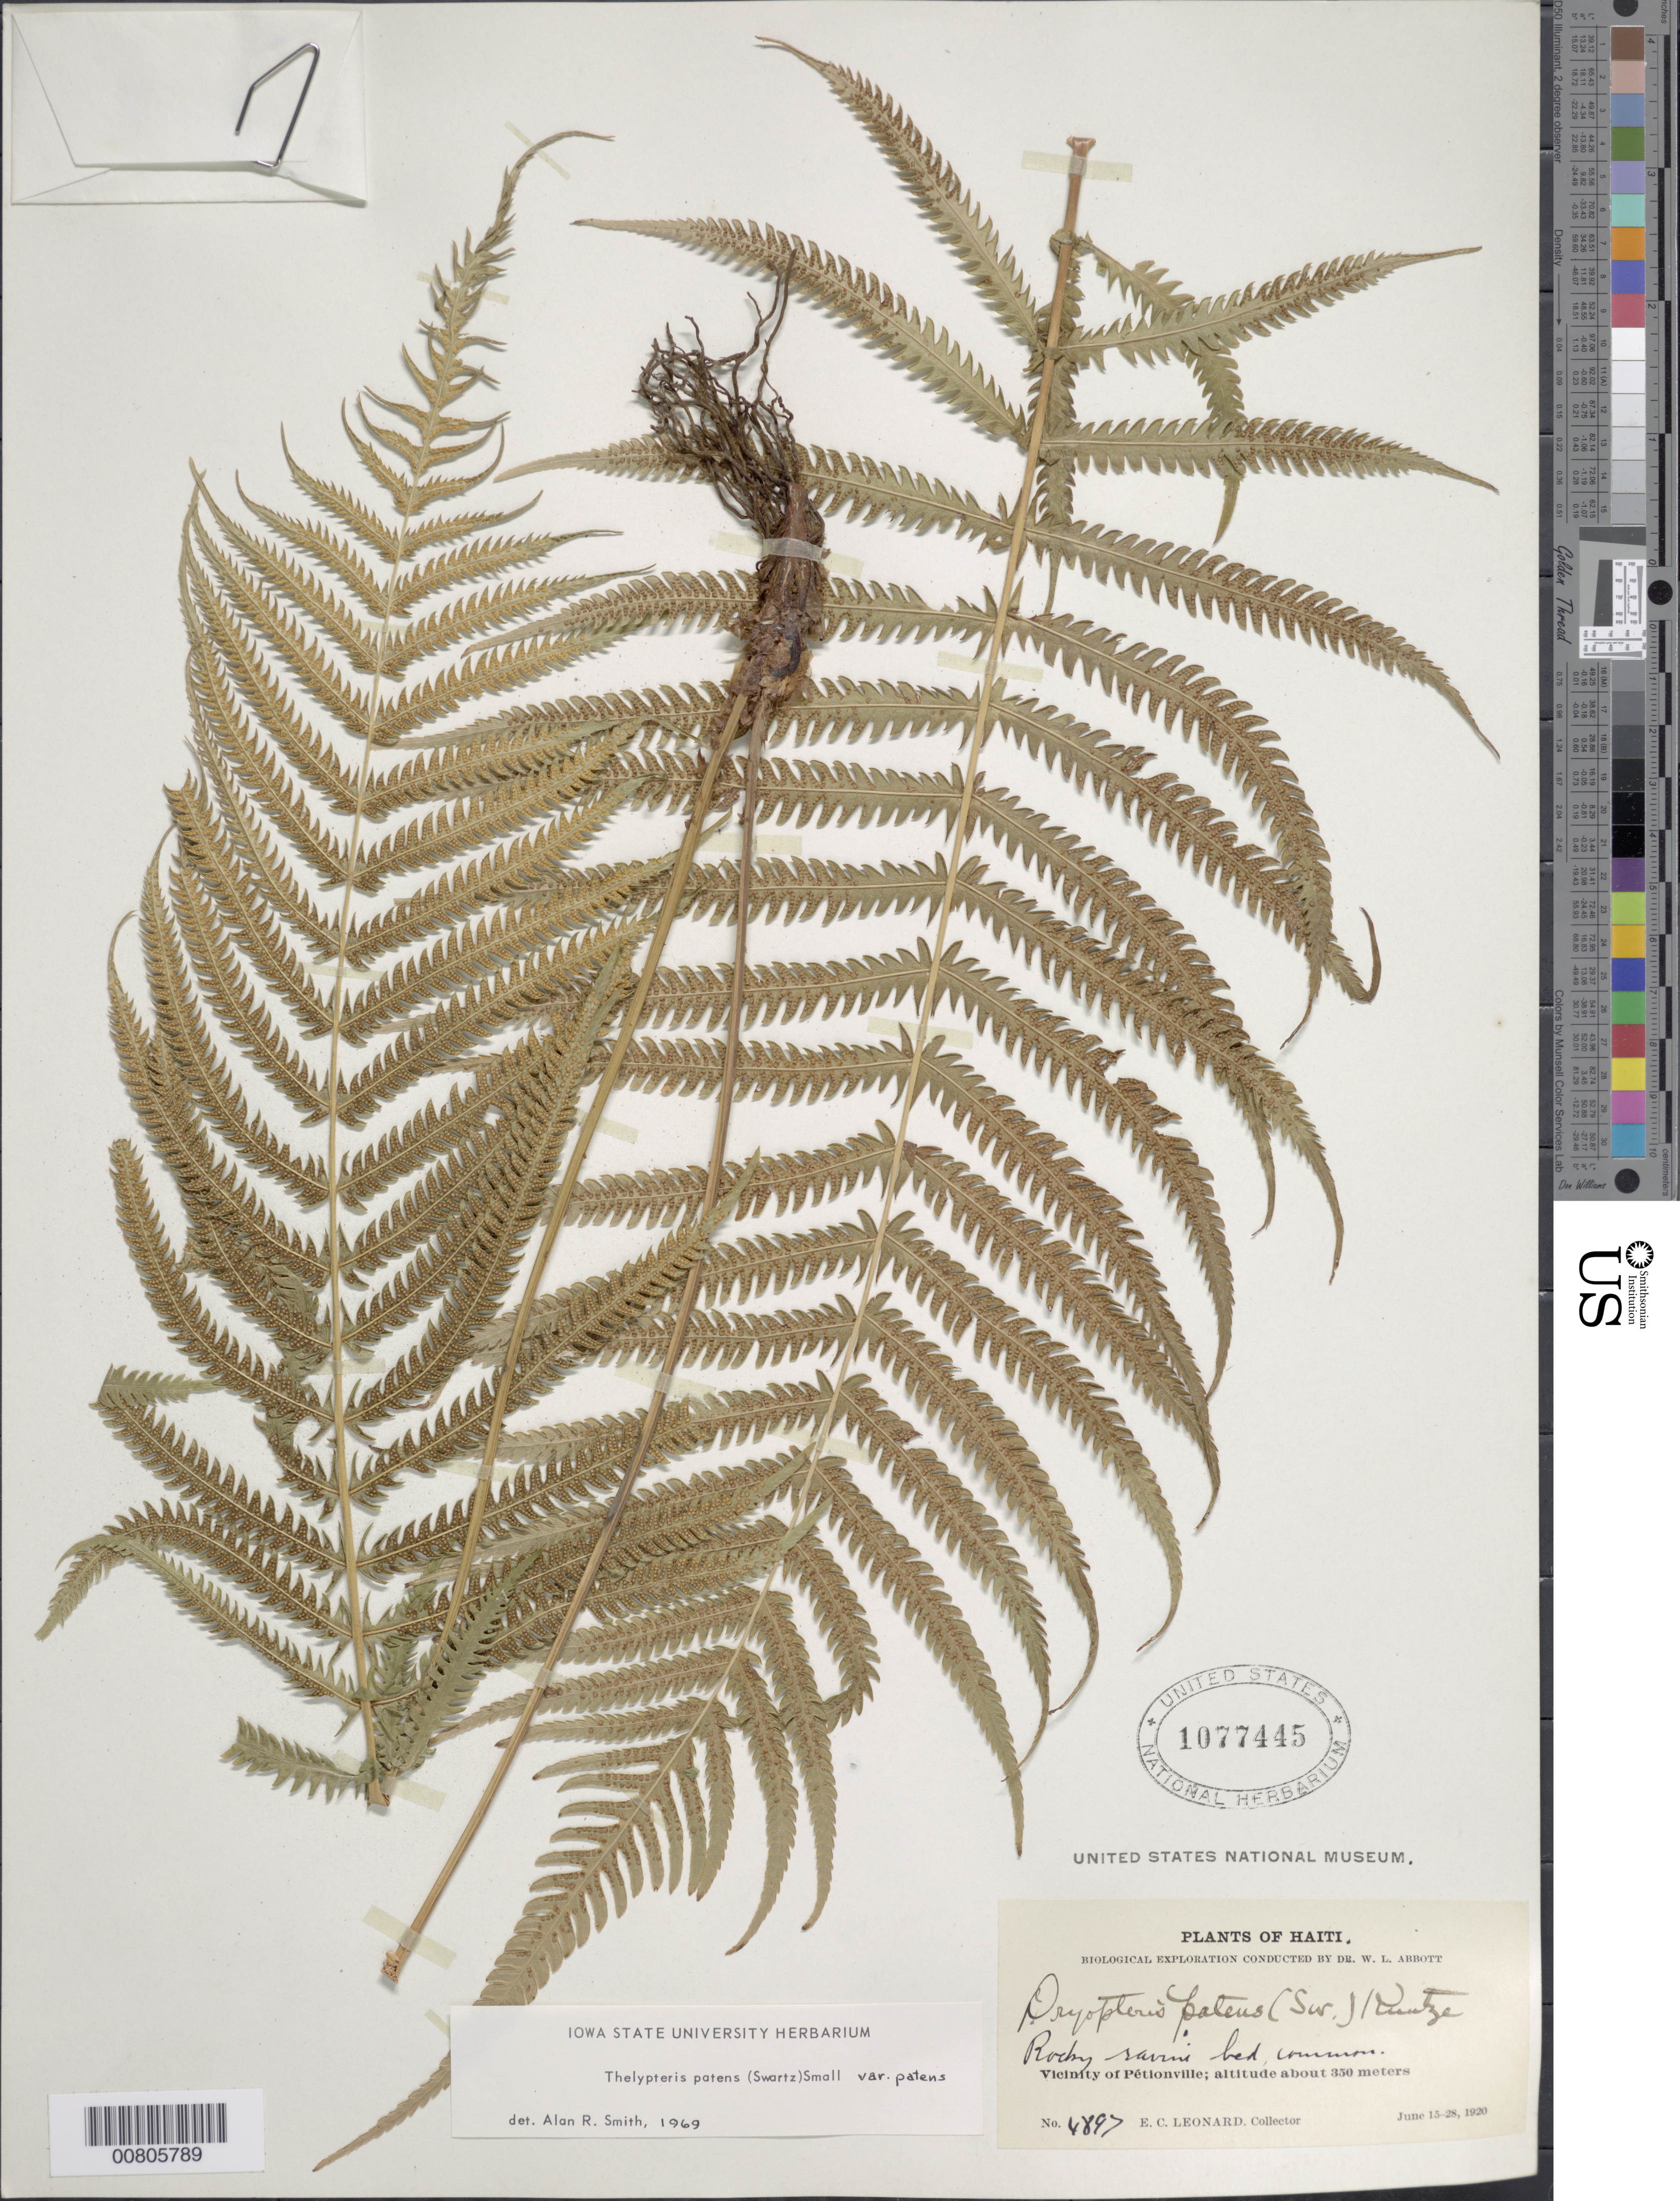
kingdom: Plantae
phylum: Tracheophyta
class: Polypodiopsida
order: Polypodiales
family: Thelypteridaceae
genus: Christella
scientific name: Christella patens var. patens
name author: (Sw.) Holttum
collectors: E. C. Leonard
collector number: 4897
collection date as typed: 15 Jun 1920 to 28 Jun 1920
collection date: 1920-06-15/1920-06-28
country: Haiti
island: Hispaniola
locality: Pétionville vicinity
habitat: Rocky ravine bed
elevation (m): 350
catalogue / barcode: US 1077445